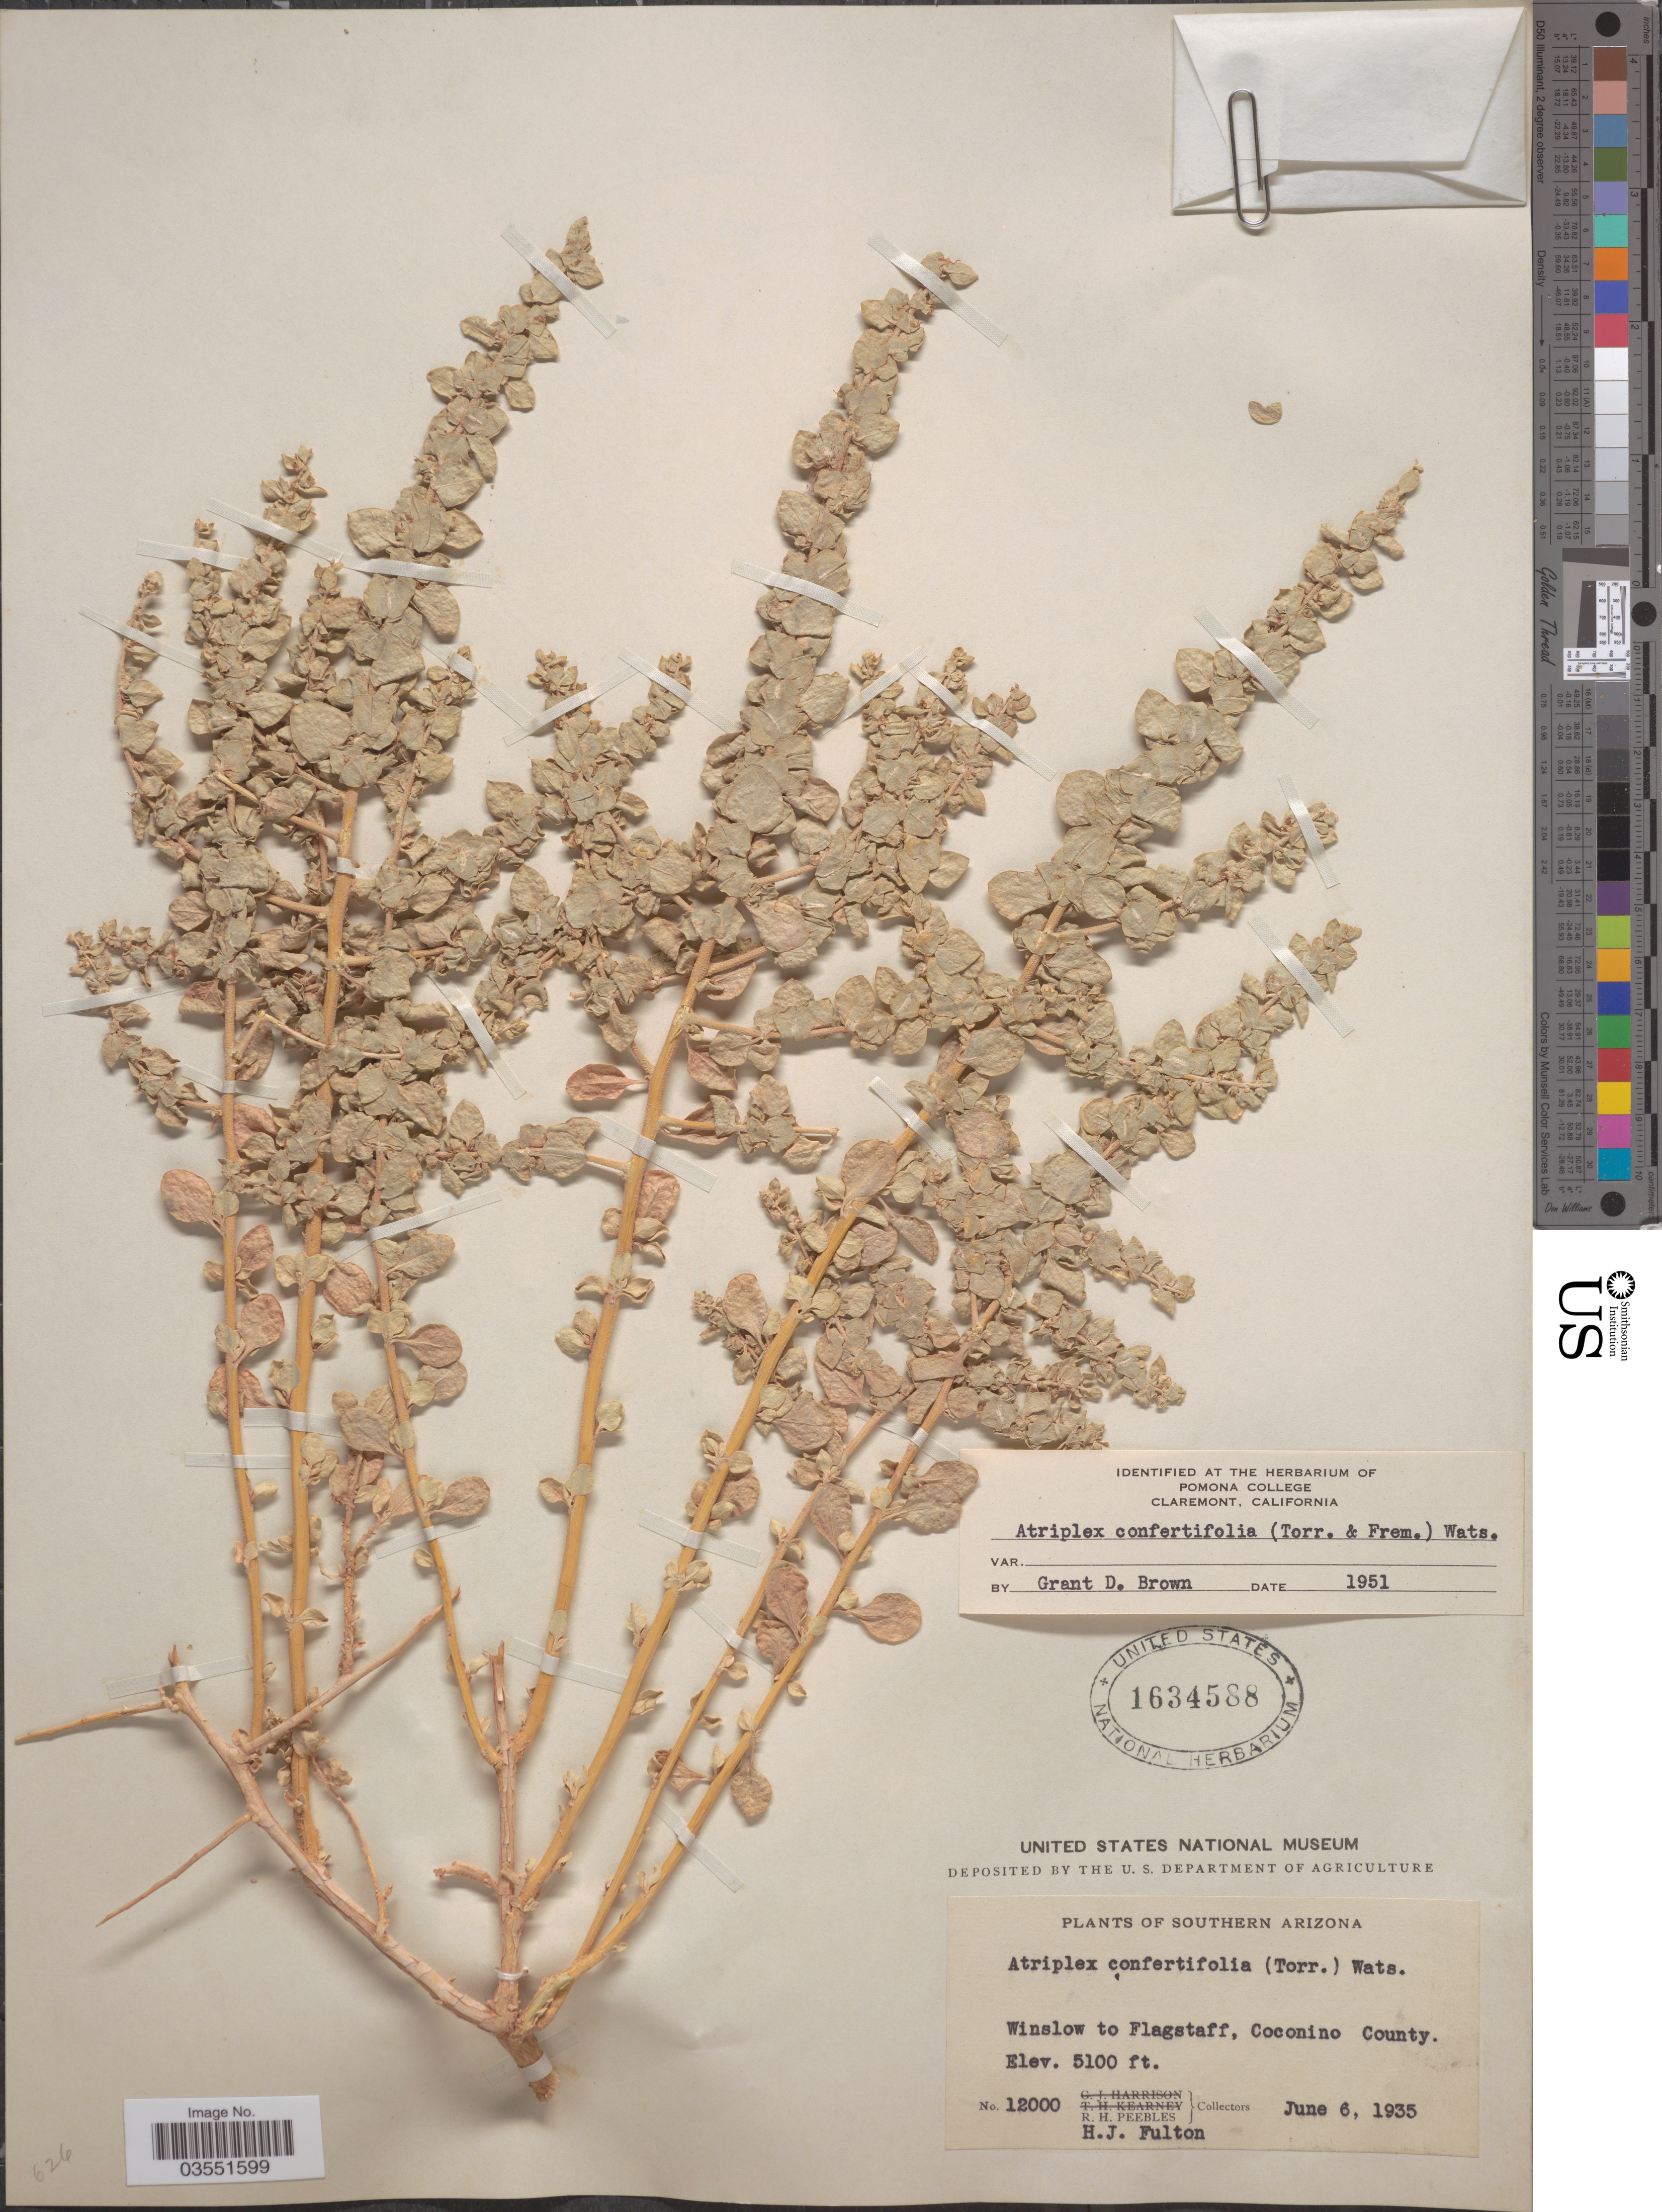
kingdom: Plantae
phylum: Tracheophyta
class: Magnoliopsida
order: Caryophyllales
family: Amaranthaceae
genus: Atriplex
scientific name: Atriplex confertifolia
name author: (Torr. & Frém.) S. Watson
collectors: H. Fulton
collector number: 12000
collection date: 1935-06-06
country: United States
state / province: Arizona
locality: Southern Arizona. Winslow to Flagstaff, Coconino County.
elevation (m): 1554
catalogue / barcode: US 1634588